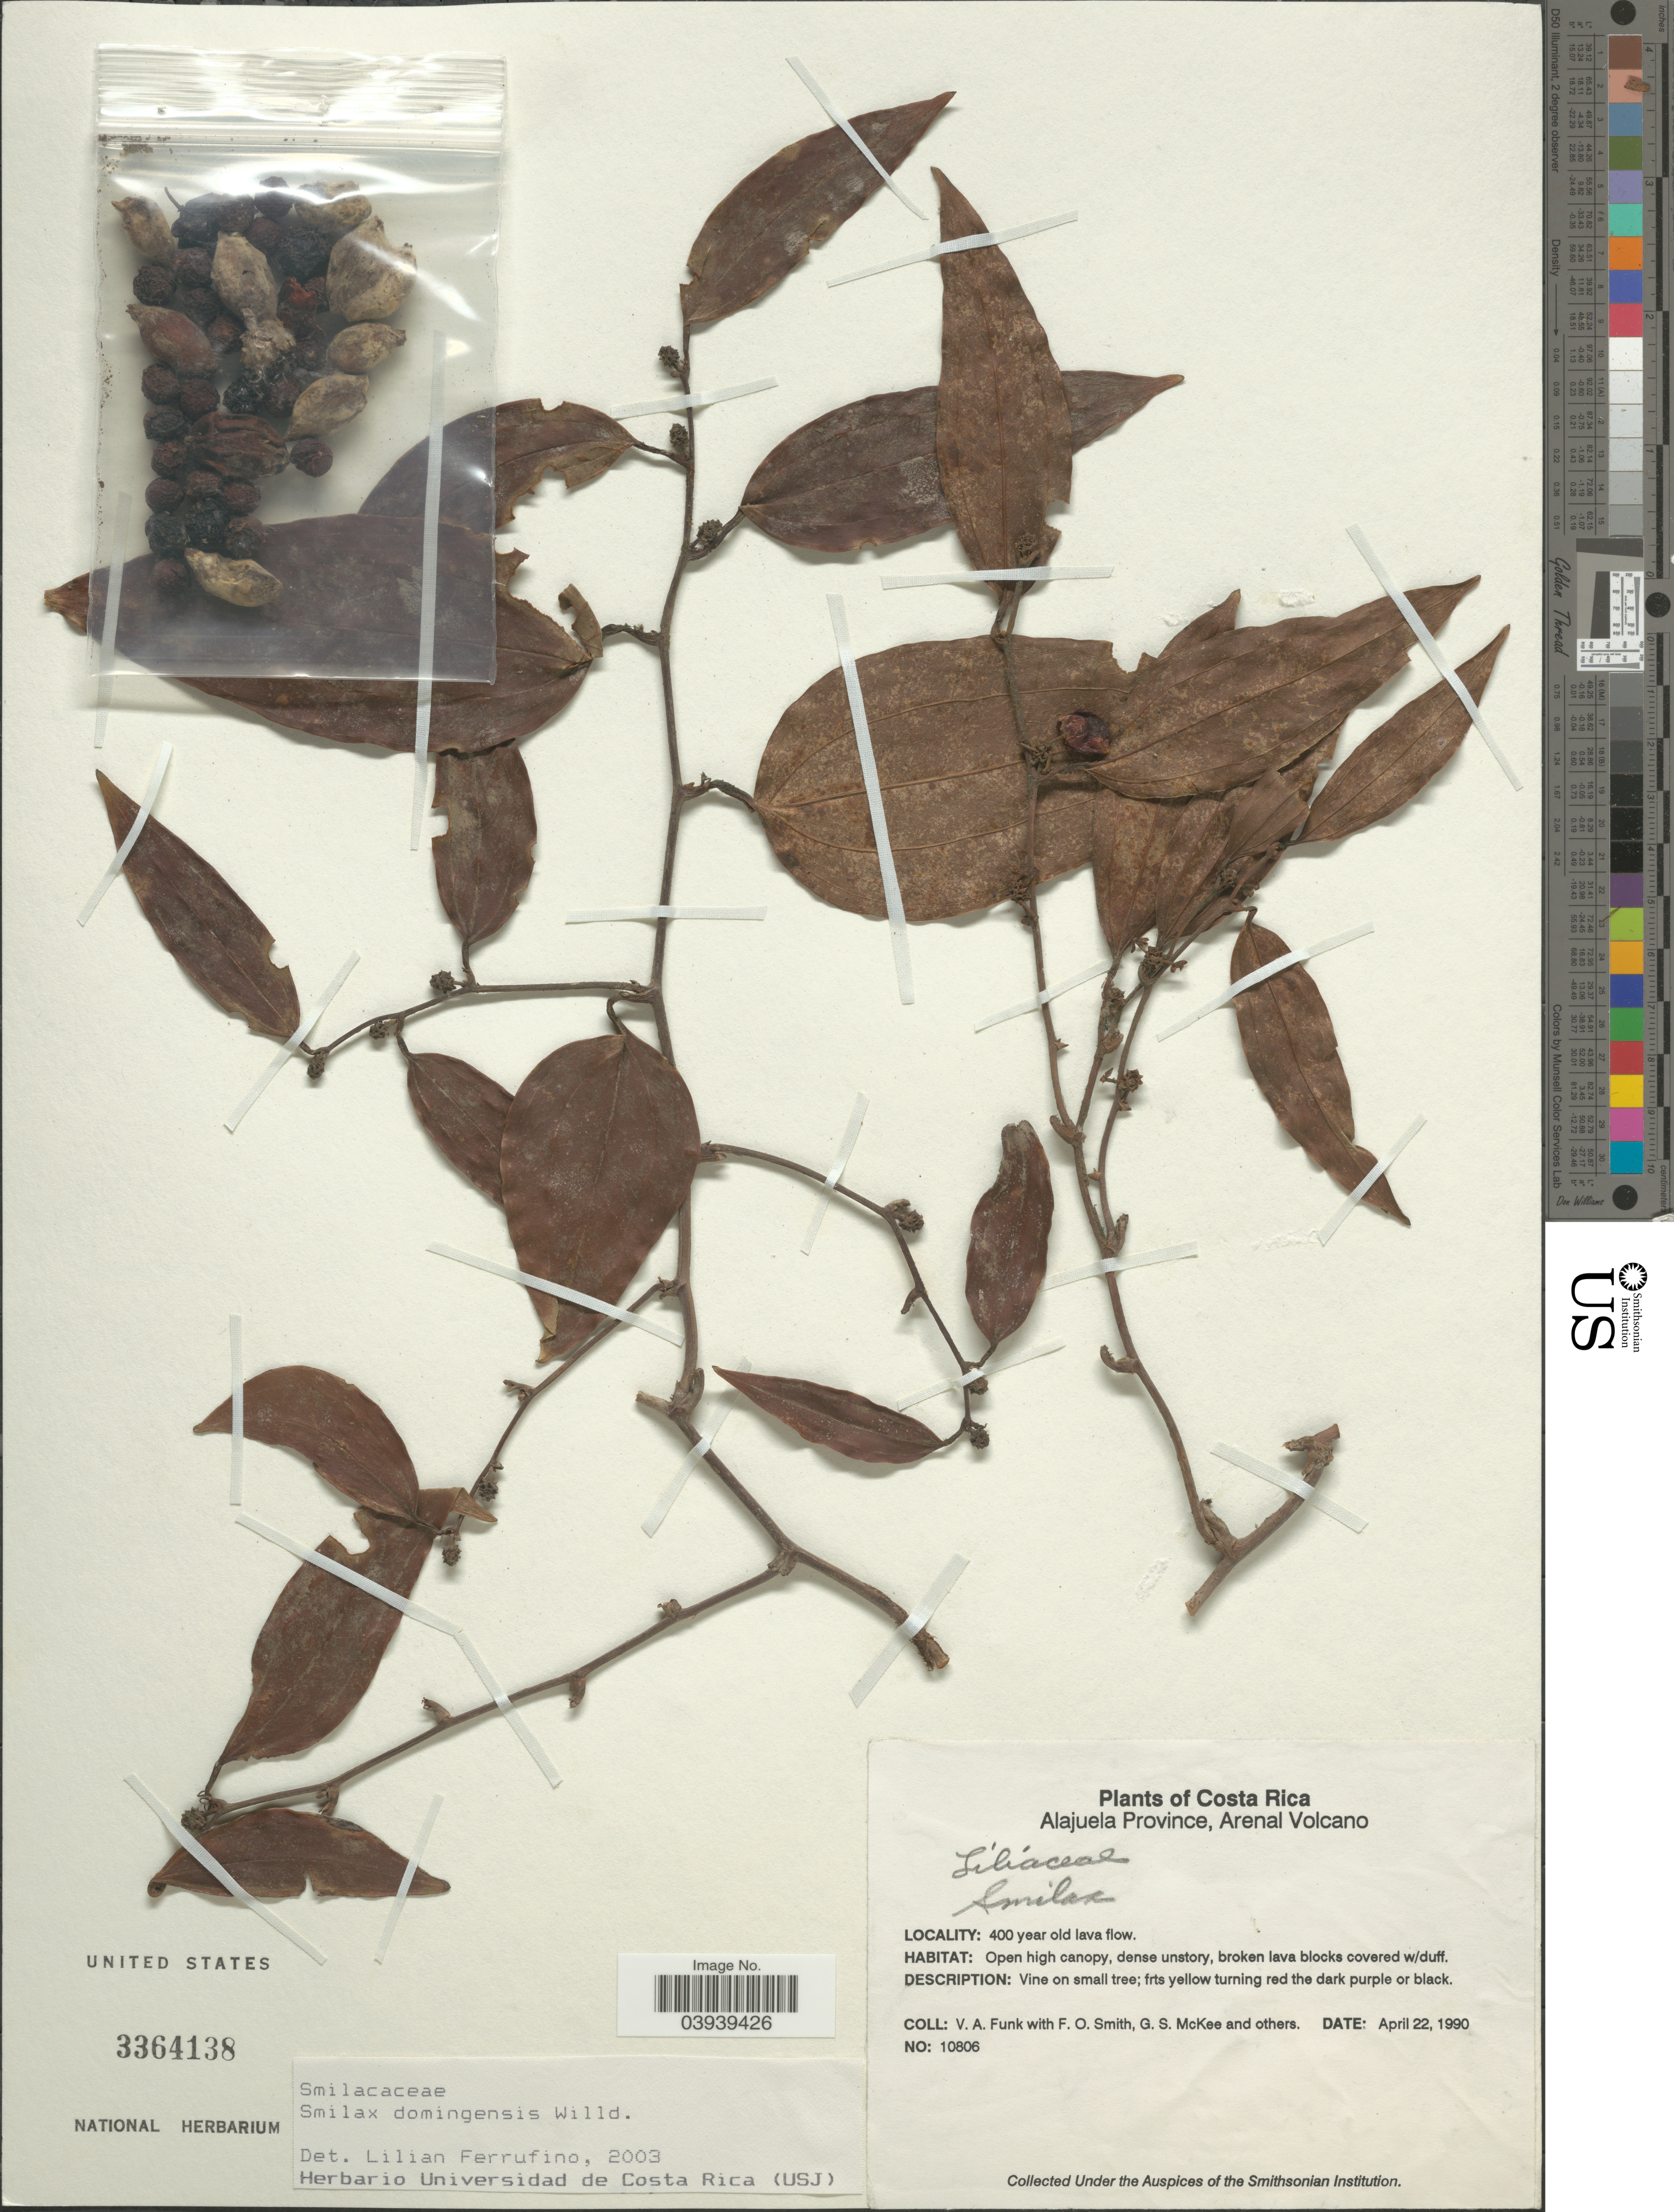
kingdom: Plantae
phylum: Tracheophyta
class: Liliopsida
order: Liliales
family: Smilacaceae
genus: Smilax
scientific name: Smilax domingensis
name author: Willd.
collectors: V. Funk, F. Smith, G. S. McKee & et al.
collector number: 10806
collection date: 1990-04-22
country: Costa Rica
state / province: Alajuela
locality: Arenal Volcano. 400 year old lava flow.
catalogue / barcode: US 3364138